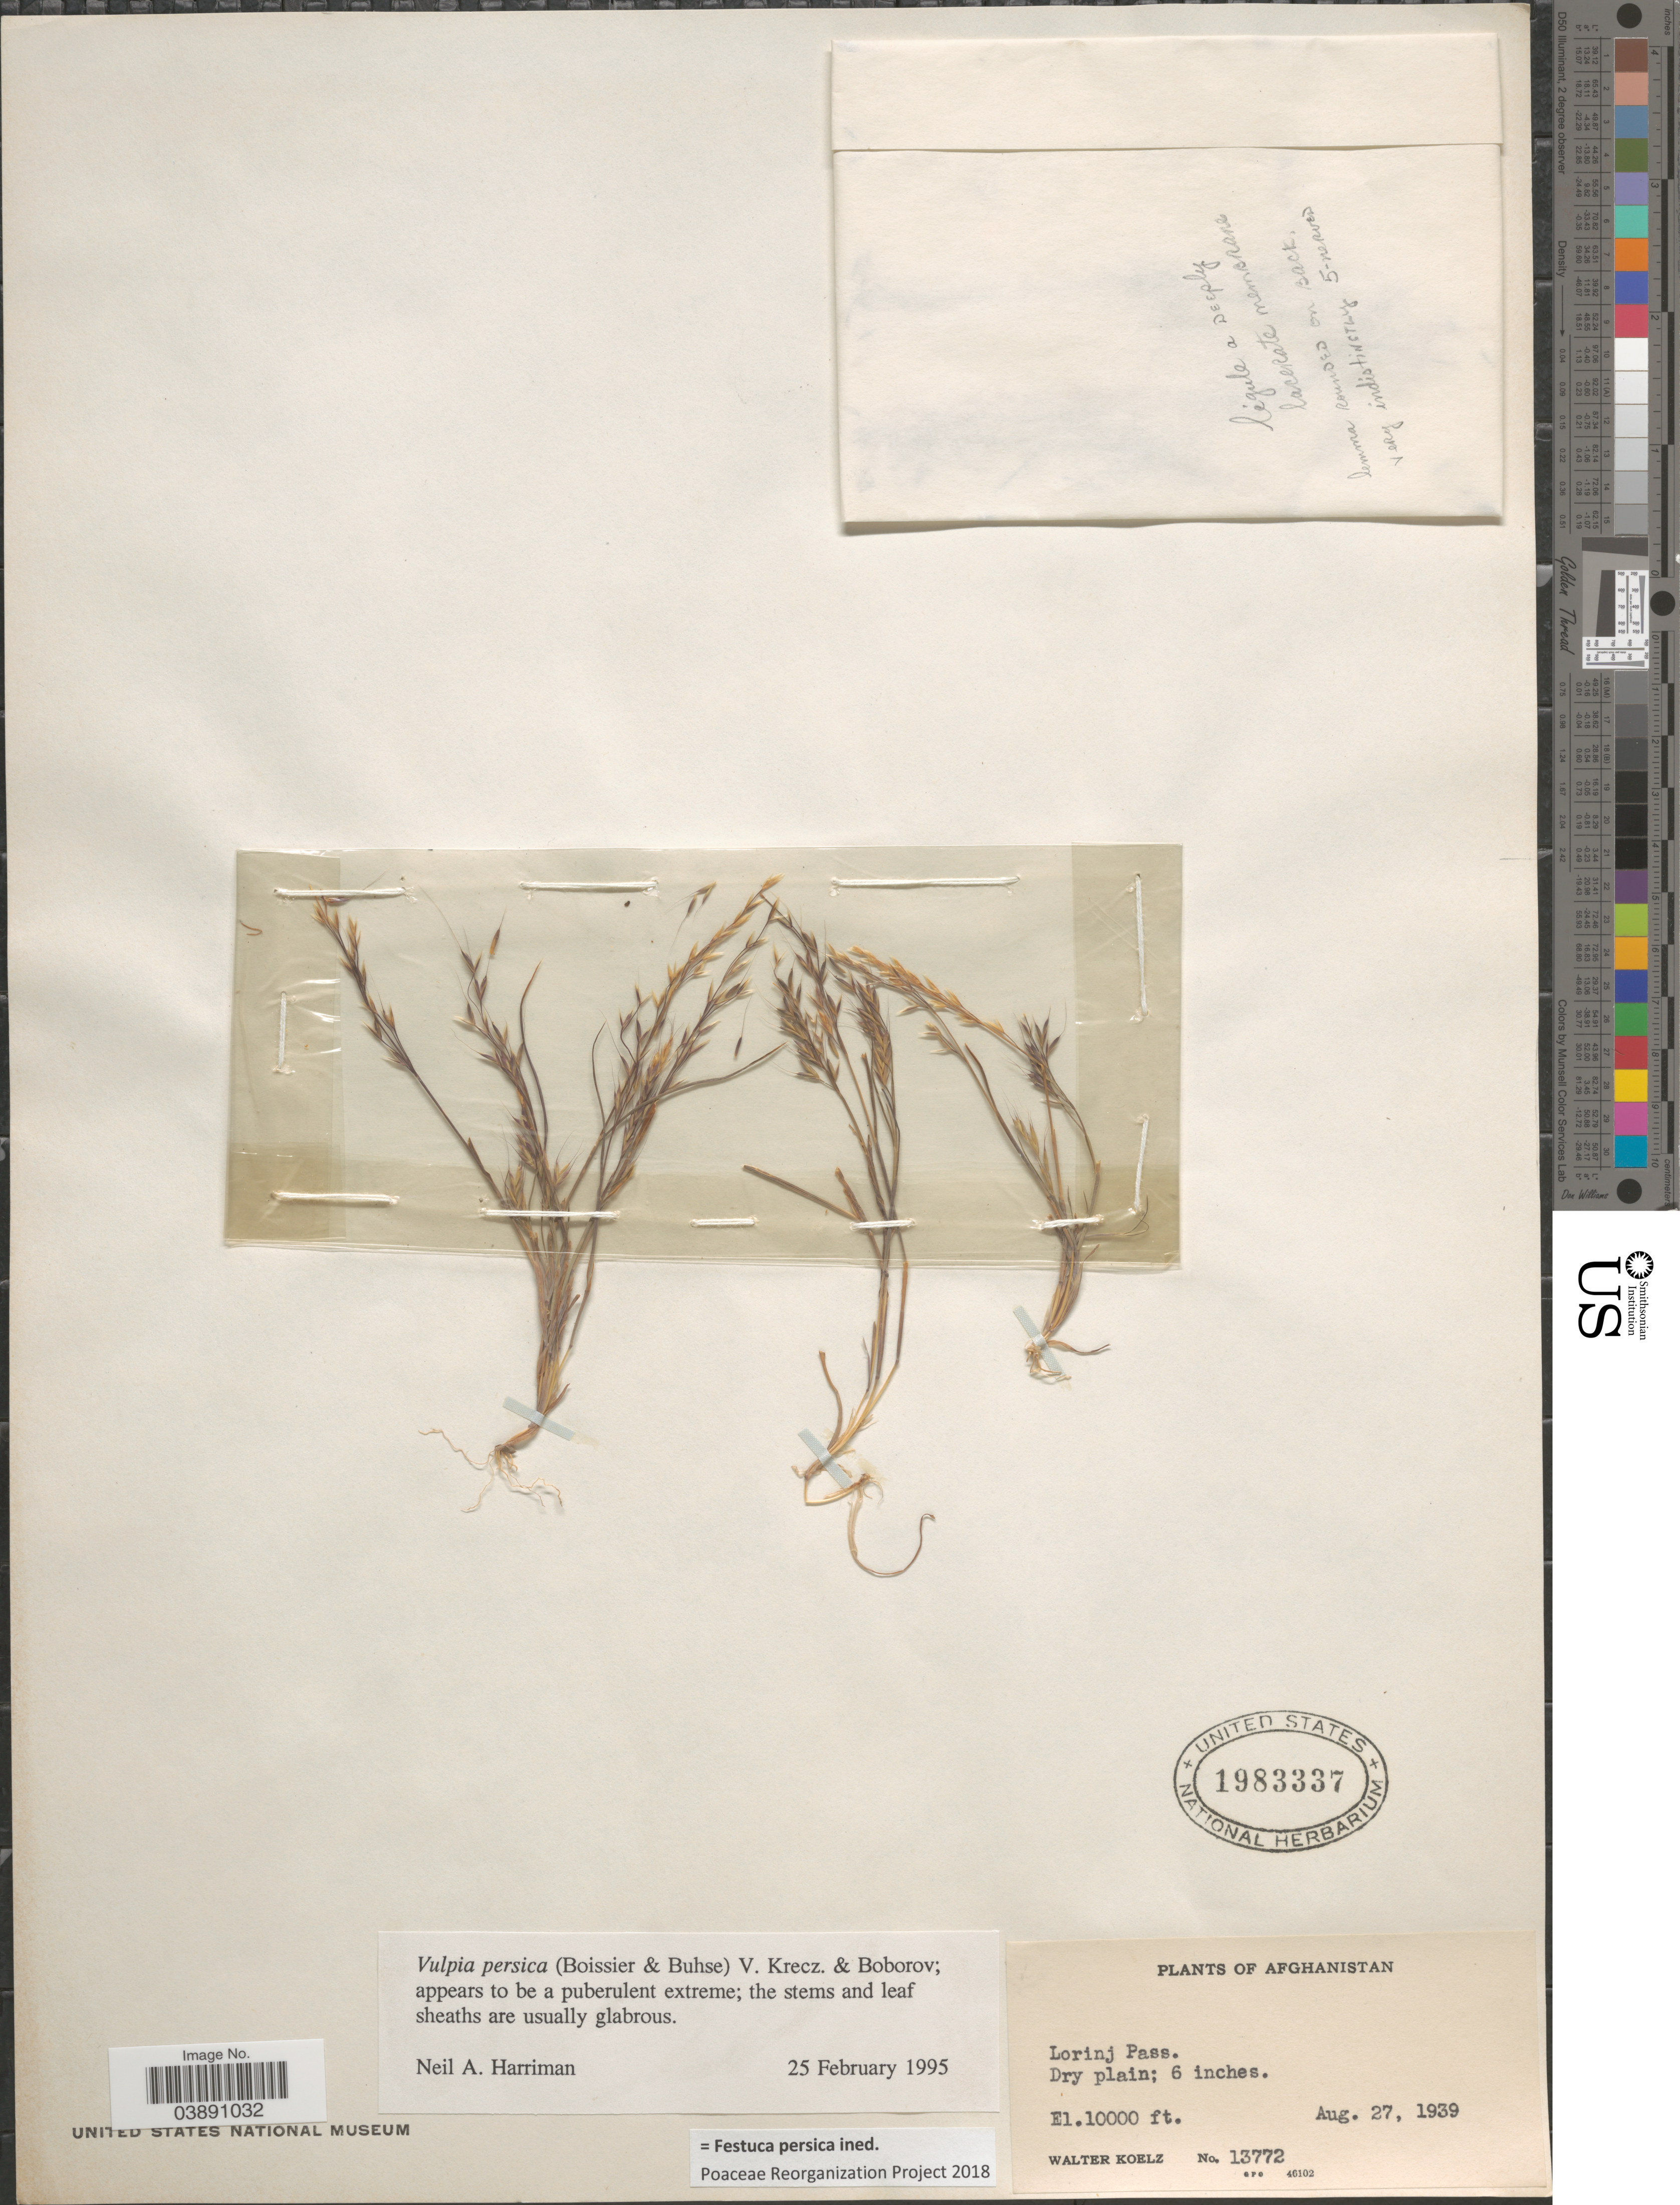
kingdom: Plantae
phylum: Tracheophyta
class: Liliopsida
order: Poales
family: Poaceae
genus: Festuca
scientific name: Festuca persica ined.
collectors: W. N. Koelz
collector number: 13772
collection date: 1939-08-27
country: Afghanistan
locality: Lorinj Pass.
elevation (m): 3048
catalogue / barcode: US 1983337